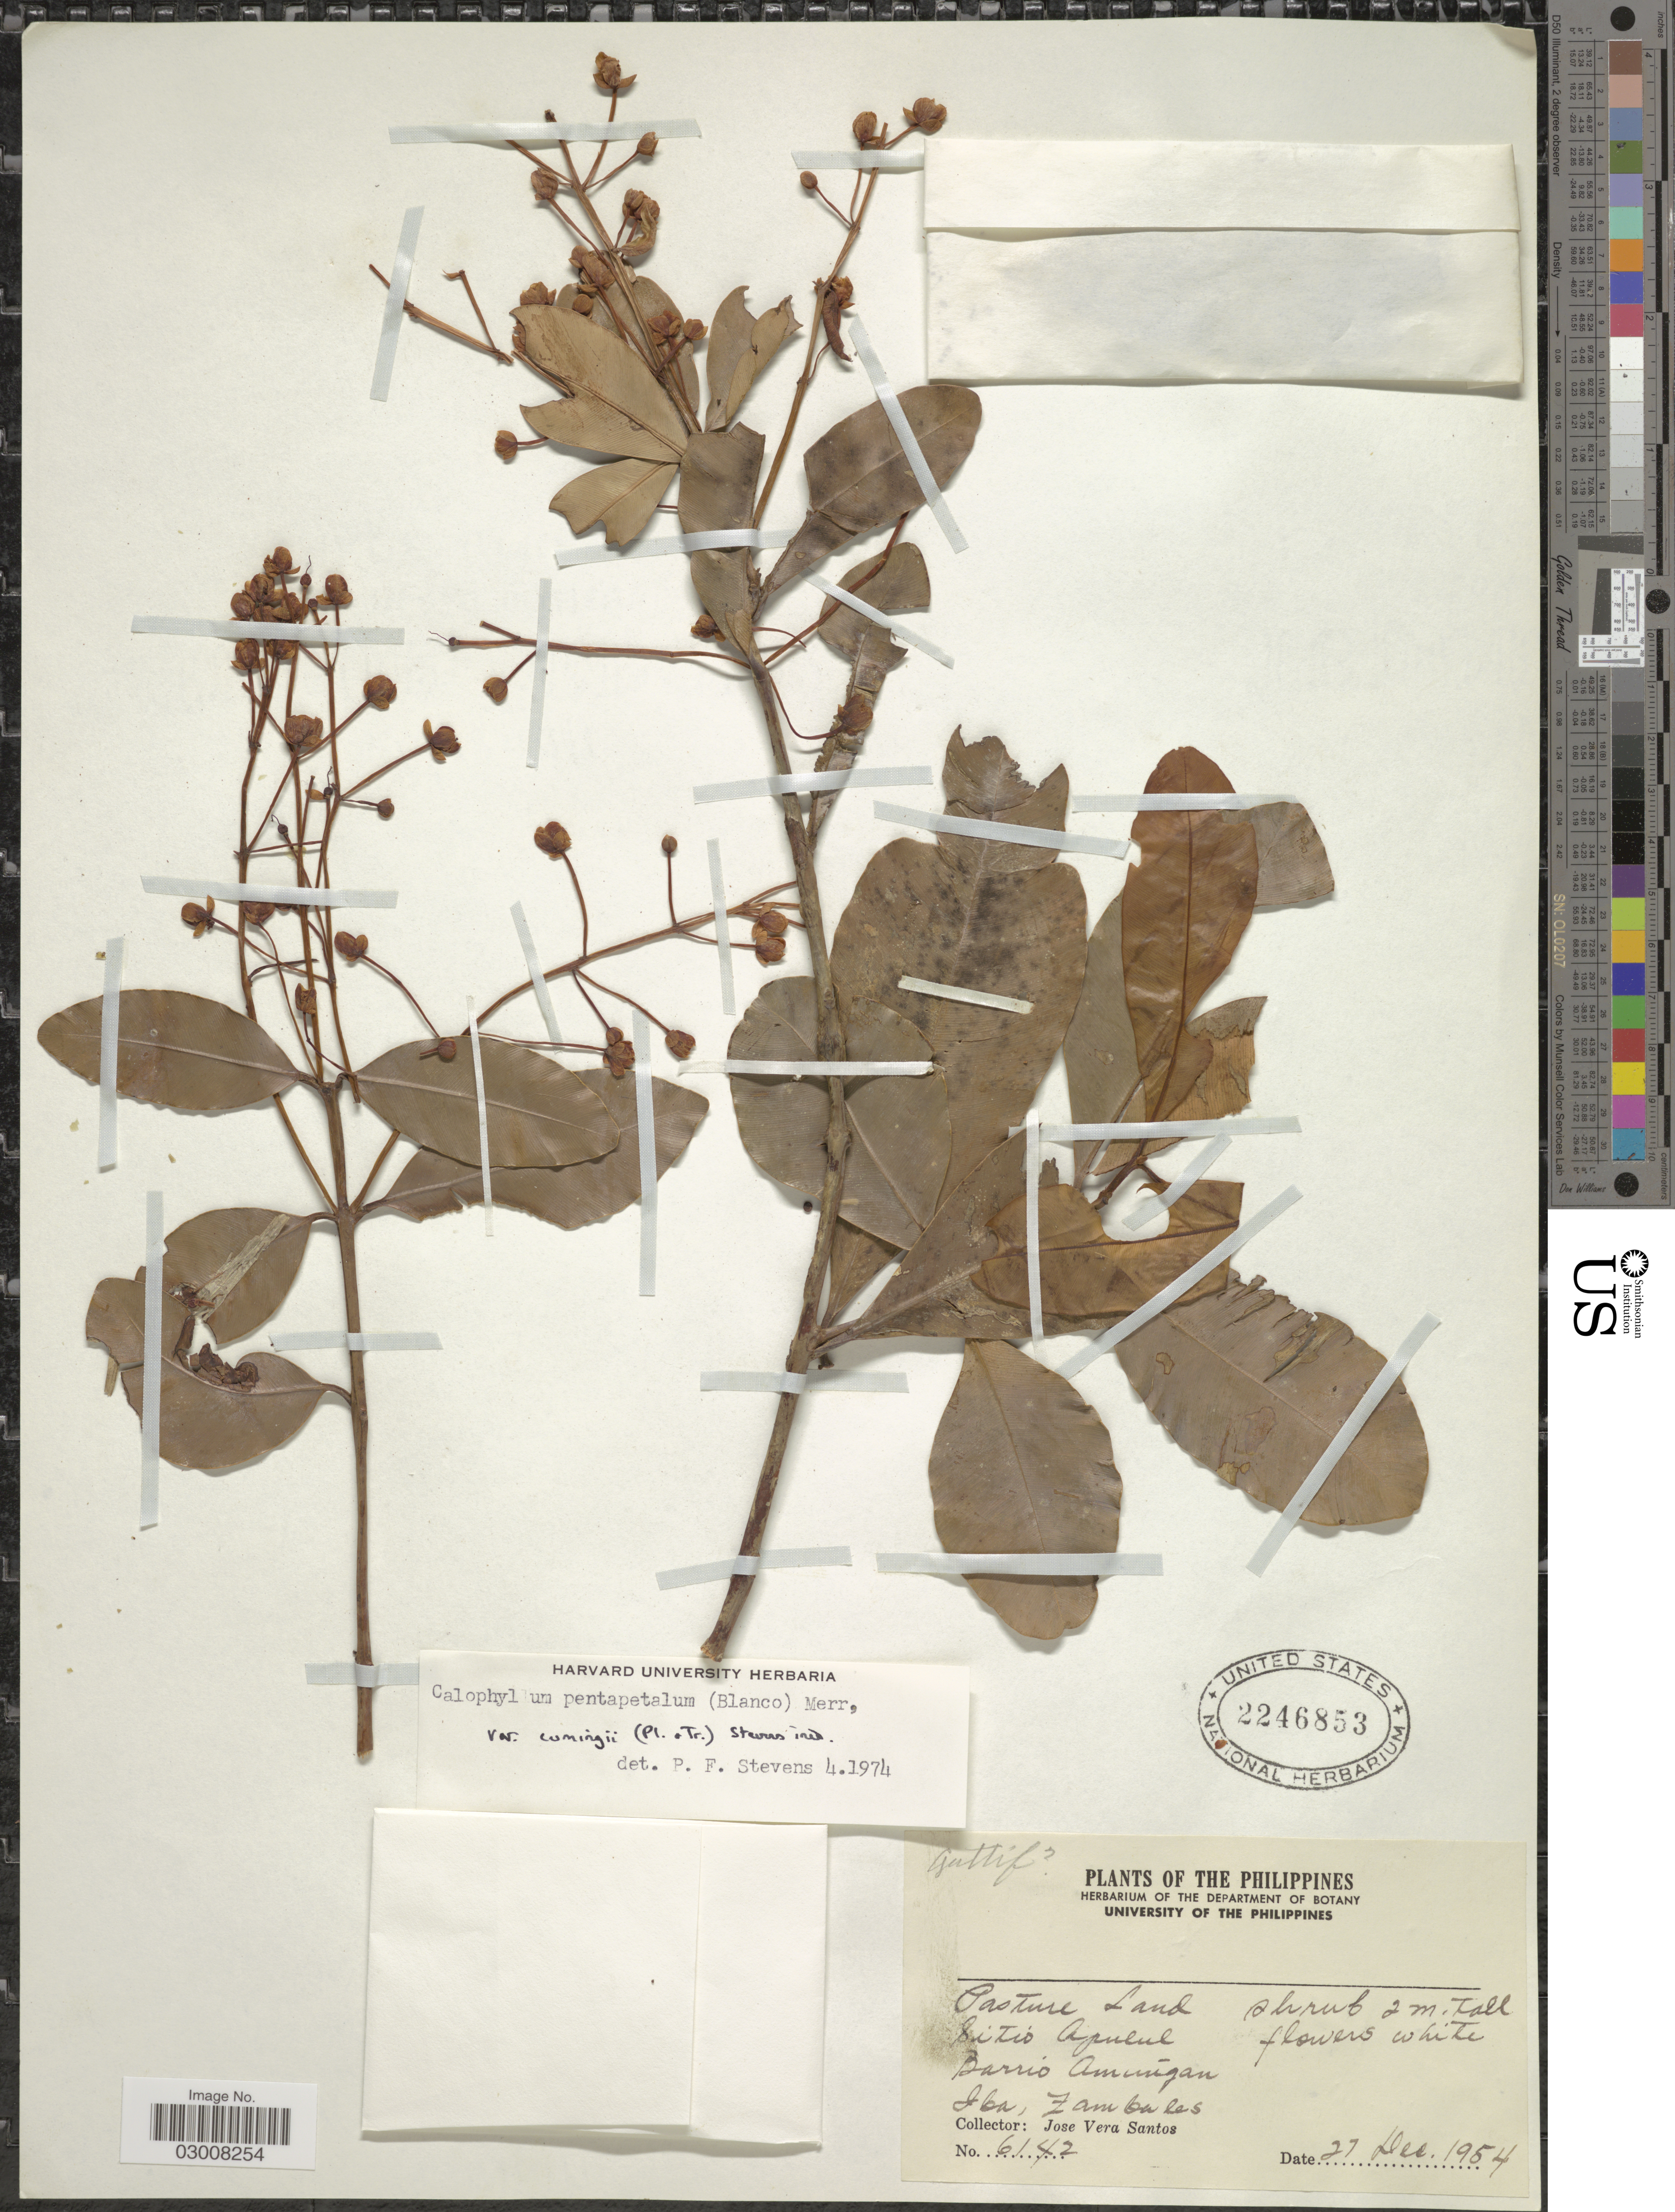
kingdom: Plantae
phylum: Tracheophyta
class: Magnoliopsida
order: Malpighiales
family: Calophyllaceae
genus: Calophyllum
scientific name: Calophyllum pentapetalum var. cumingii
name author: P.F. Stevens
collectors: J. Vera Santos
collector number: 6142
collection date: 1954-12-27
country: Philippines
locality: Pasture Land, Sitio Apulul, Barrio Amungan, Iba, Zambales.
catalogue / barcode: US 2246853